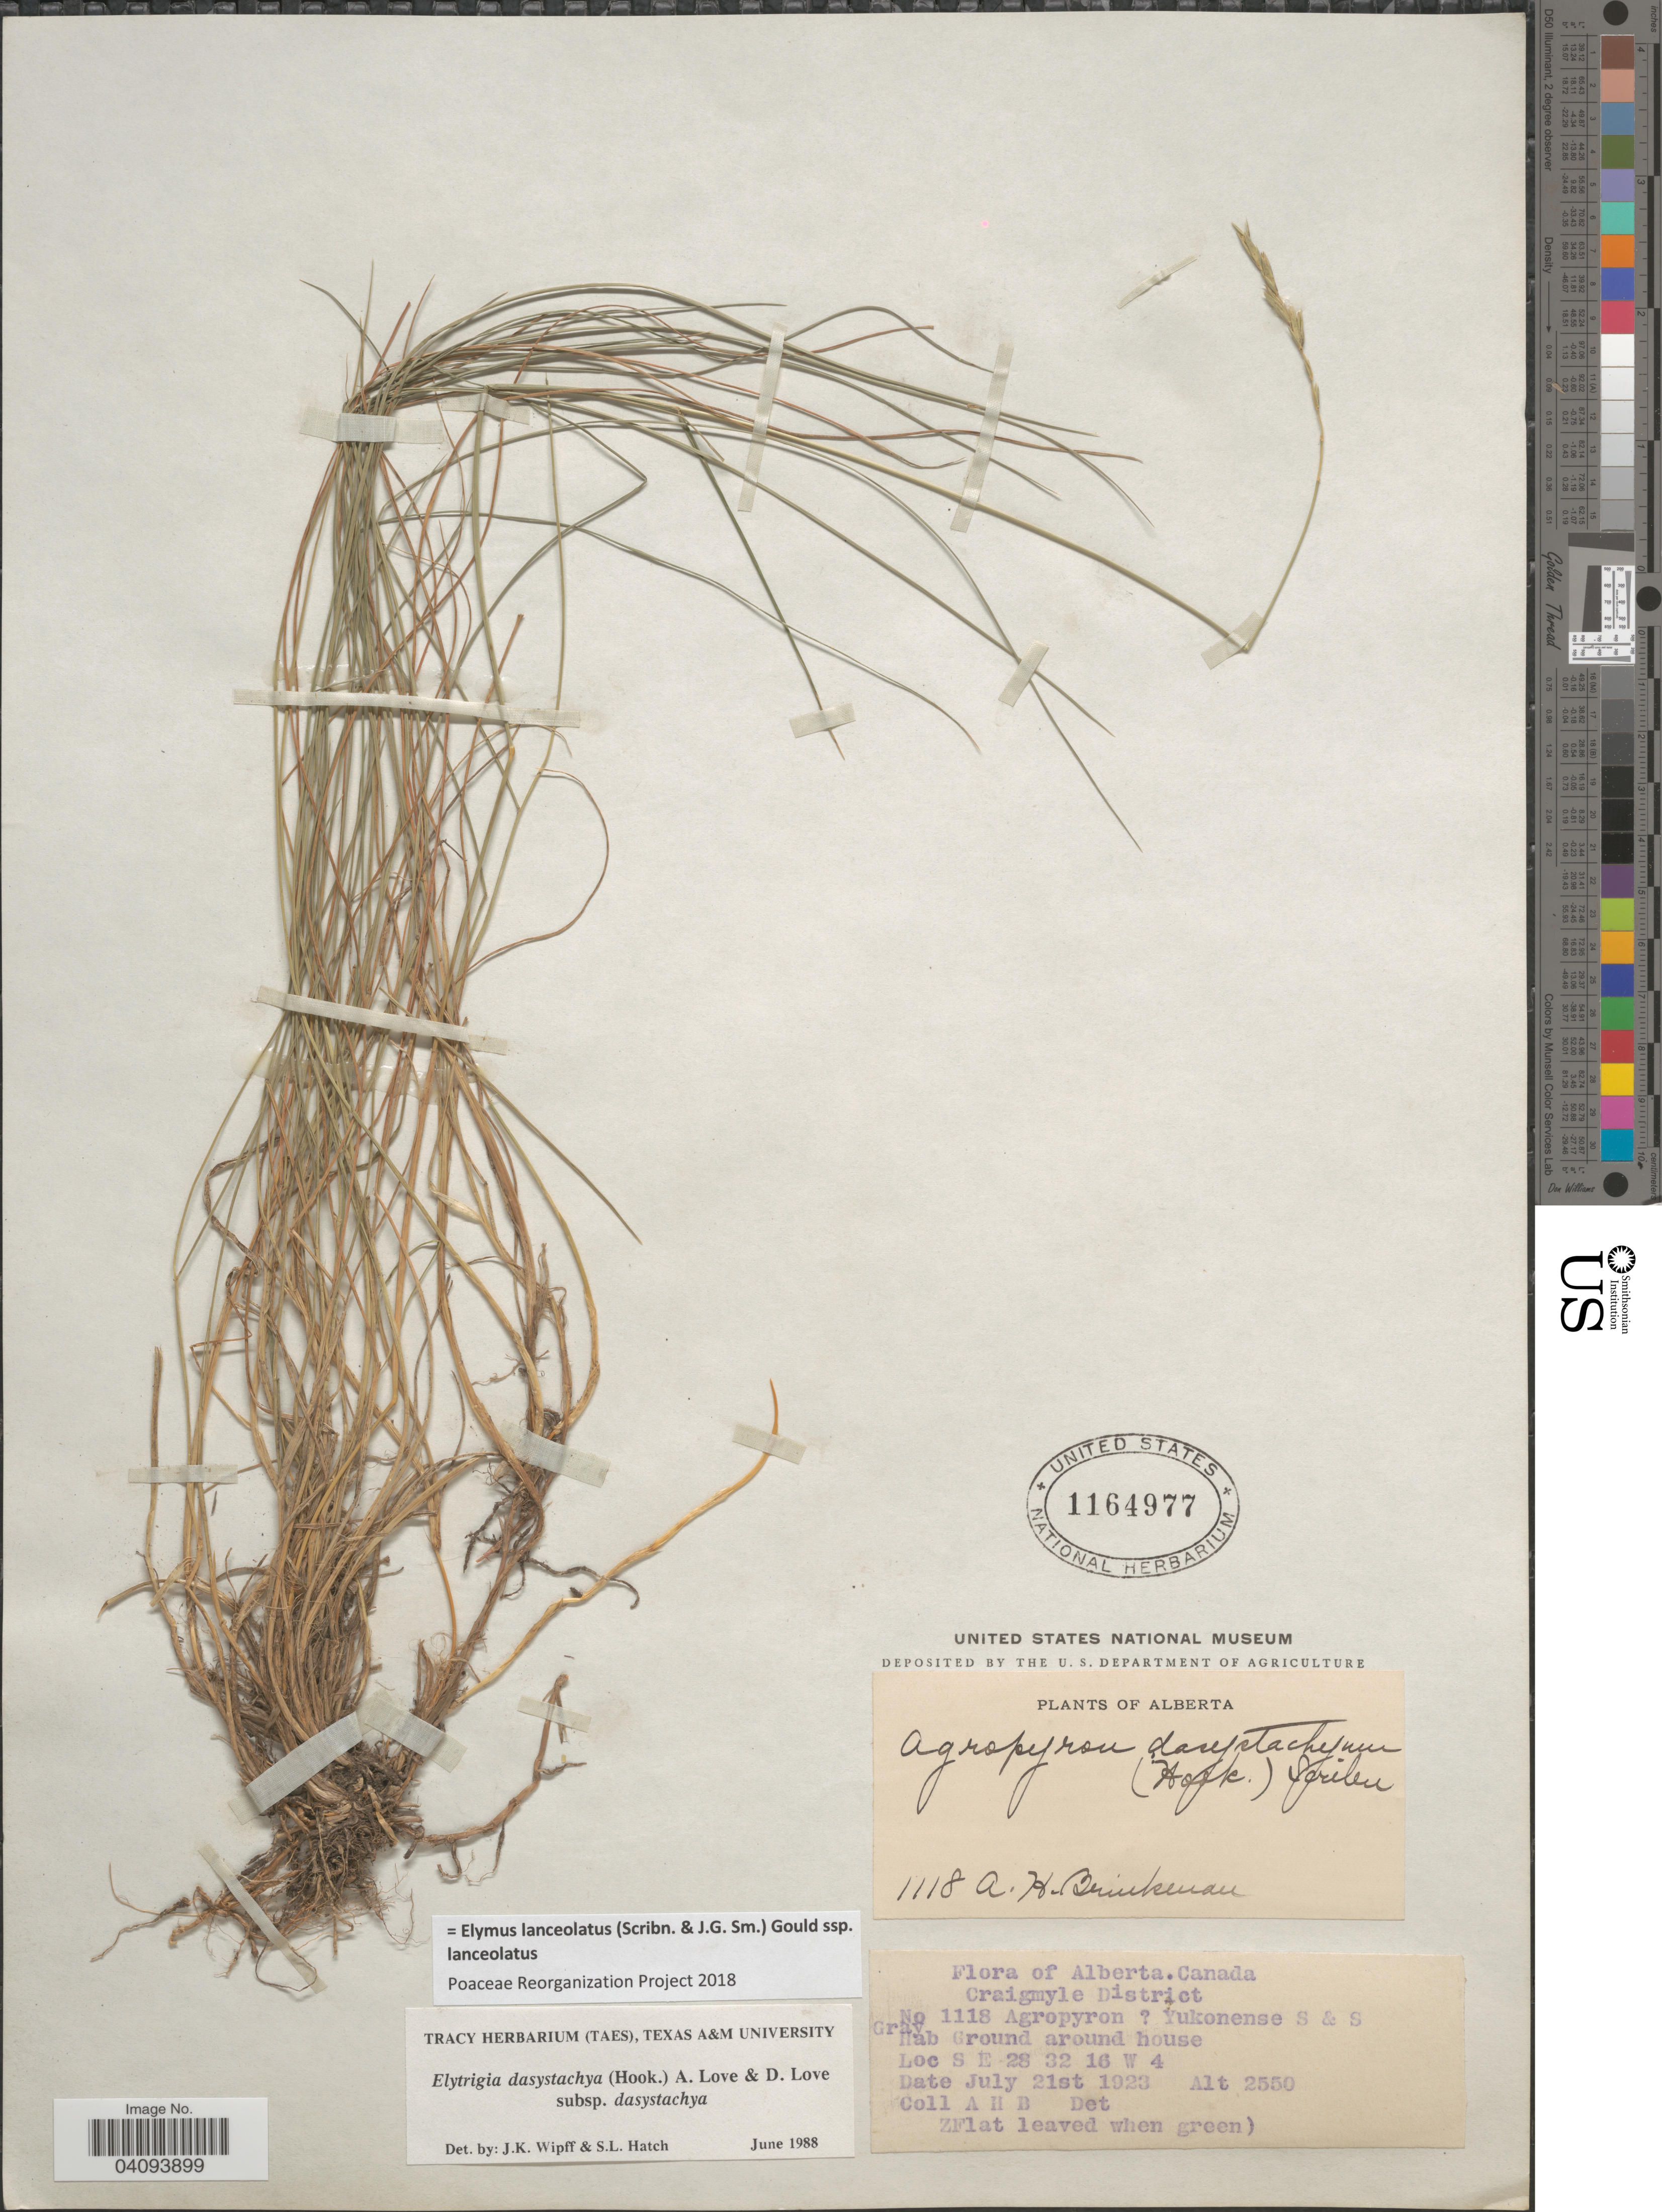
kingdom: Plantae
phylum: Tracheophyta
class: Liliopsida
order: Poales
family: Poaceae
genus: Elymus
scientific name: Elymus lanceolatus subsp. lanceolatus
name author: (Scribn. & J.G. Sm.) Gould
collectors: A. Brinkman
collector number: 1118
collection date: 1923-07-21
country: Canada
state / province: Alberta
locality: Craigmyle District. Ground around house. S E 28 32 16 W 4.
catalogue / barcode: US 1164977